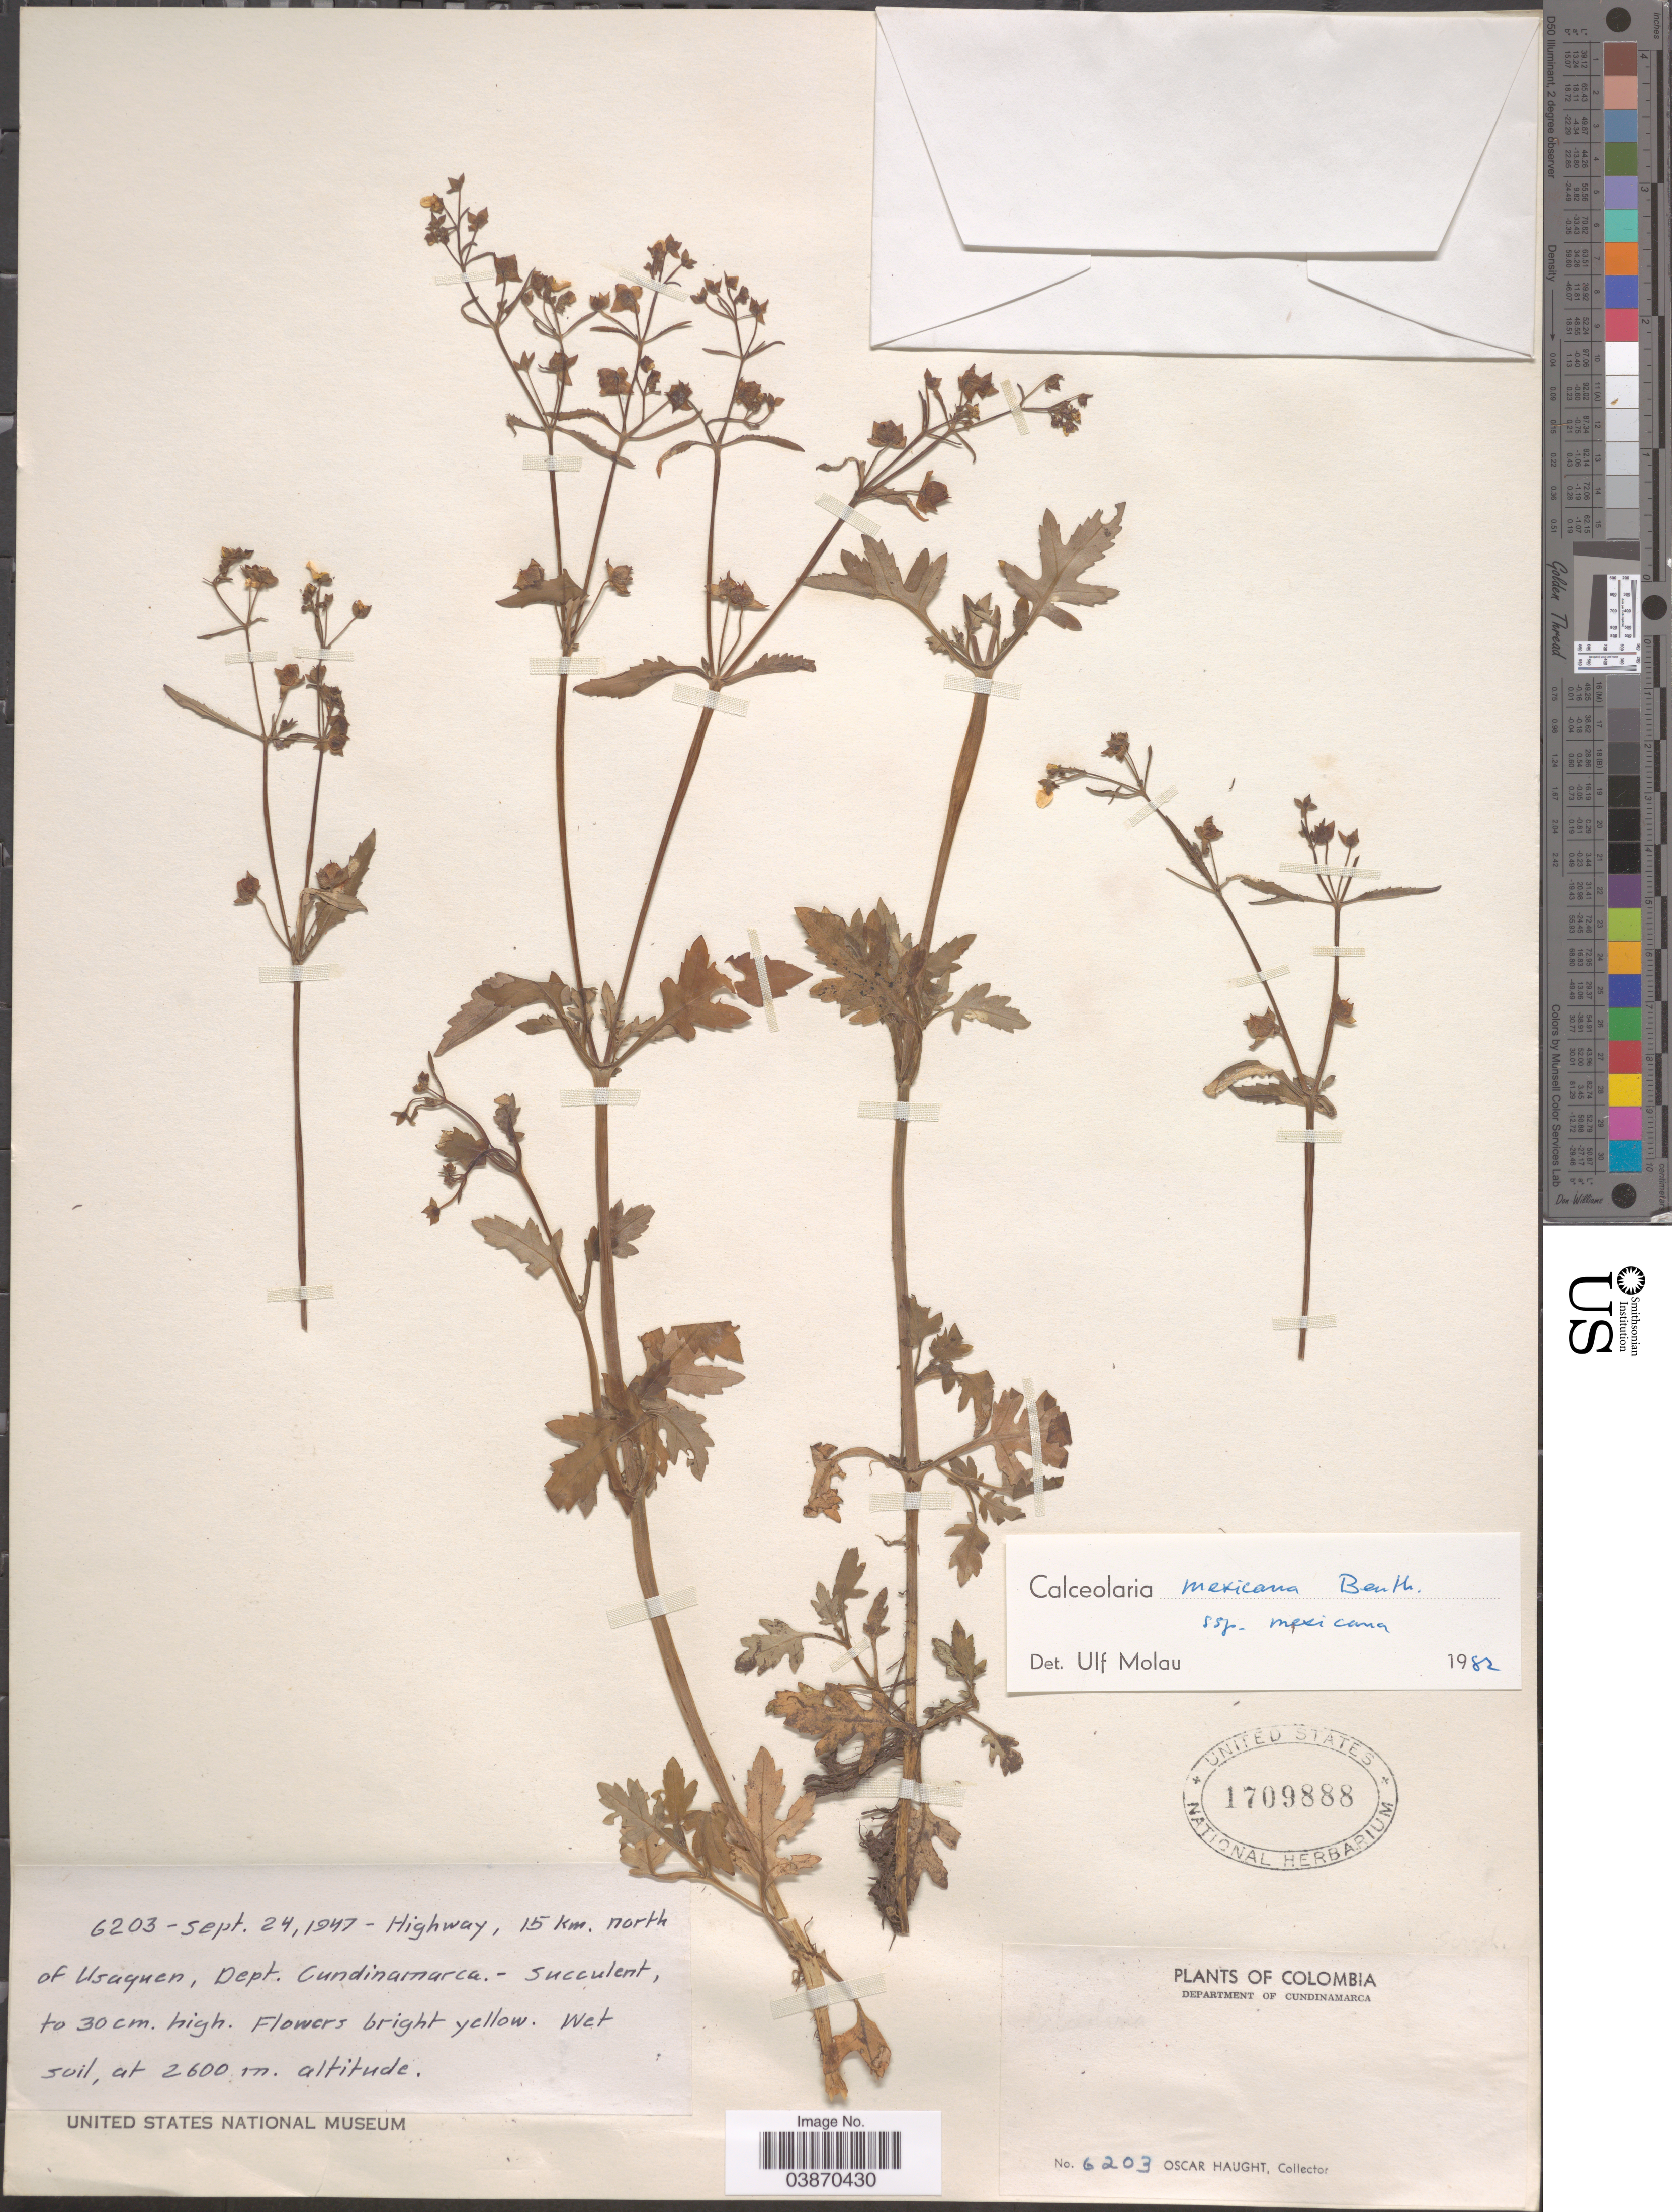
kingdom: Plantae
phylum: Tracheophyta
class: Magnoliopsida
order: Lamiales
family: Calceolariaceae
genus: Calceolaria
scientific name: Calceolaria mexicana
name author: Benth.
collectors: O. L. Haught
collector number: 6203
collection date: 1947-09-24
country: Colombia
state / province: Cundinamarca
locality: Highway, 15 km. north of Usaquen, Dept. Cundinamarca. Department of Cundinamarca.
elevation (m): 2600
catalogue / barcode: US 1709888